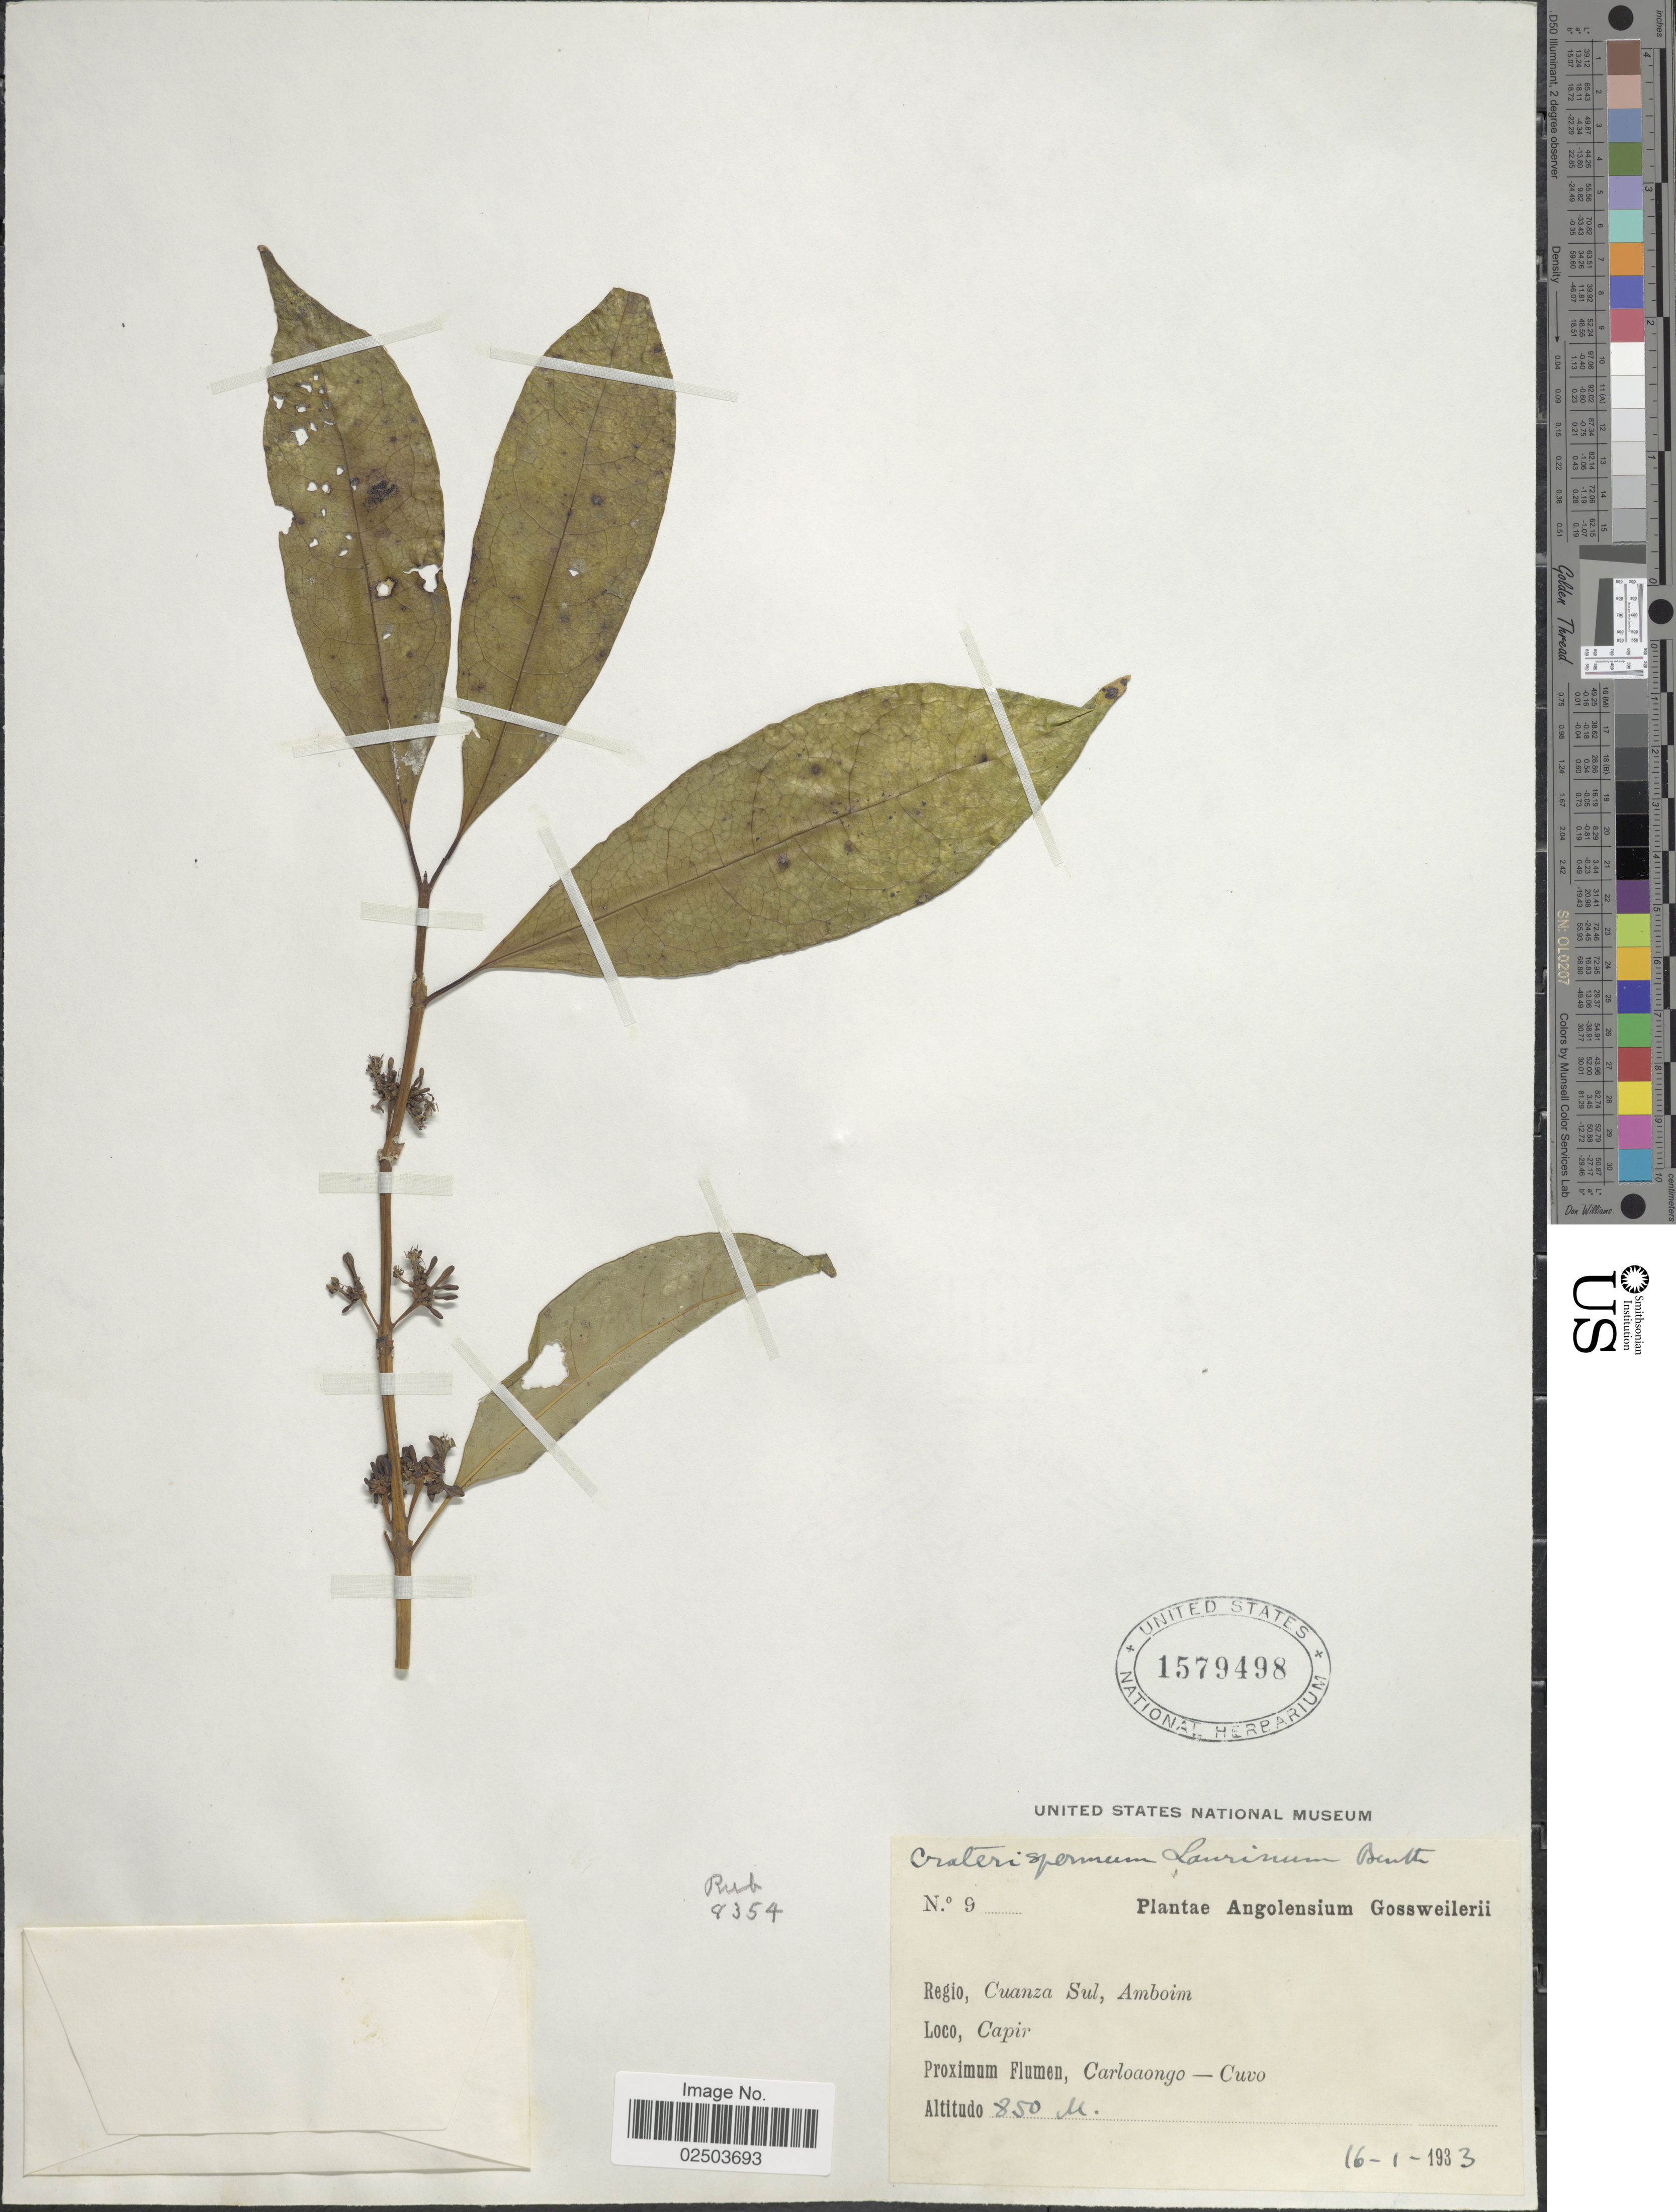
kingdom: Plantae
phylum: Tracheophyta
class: Magnoliopsida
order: Gentianales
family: Rubiaceae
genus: Craterispermum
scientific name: Craterispermum laurinum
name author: (Poir.) Benth.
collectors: -. Gossweiler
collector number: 9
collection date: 1933-01-16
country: Angola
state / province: Cuanza Sul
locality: Regio, Cuanza sul, Amboim, Capir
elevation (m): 850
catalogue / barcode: US 1579498